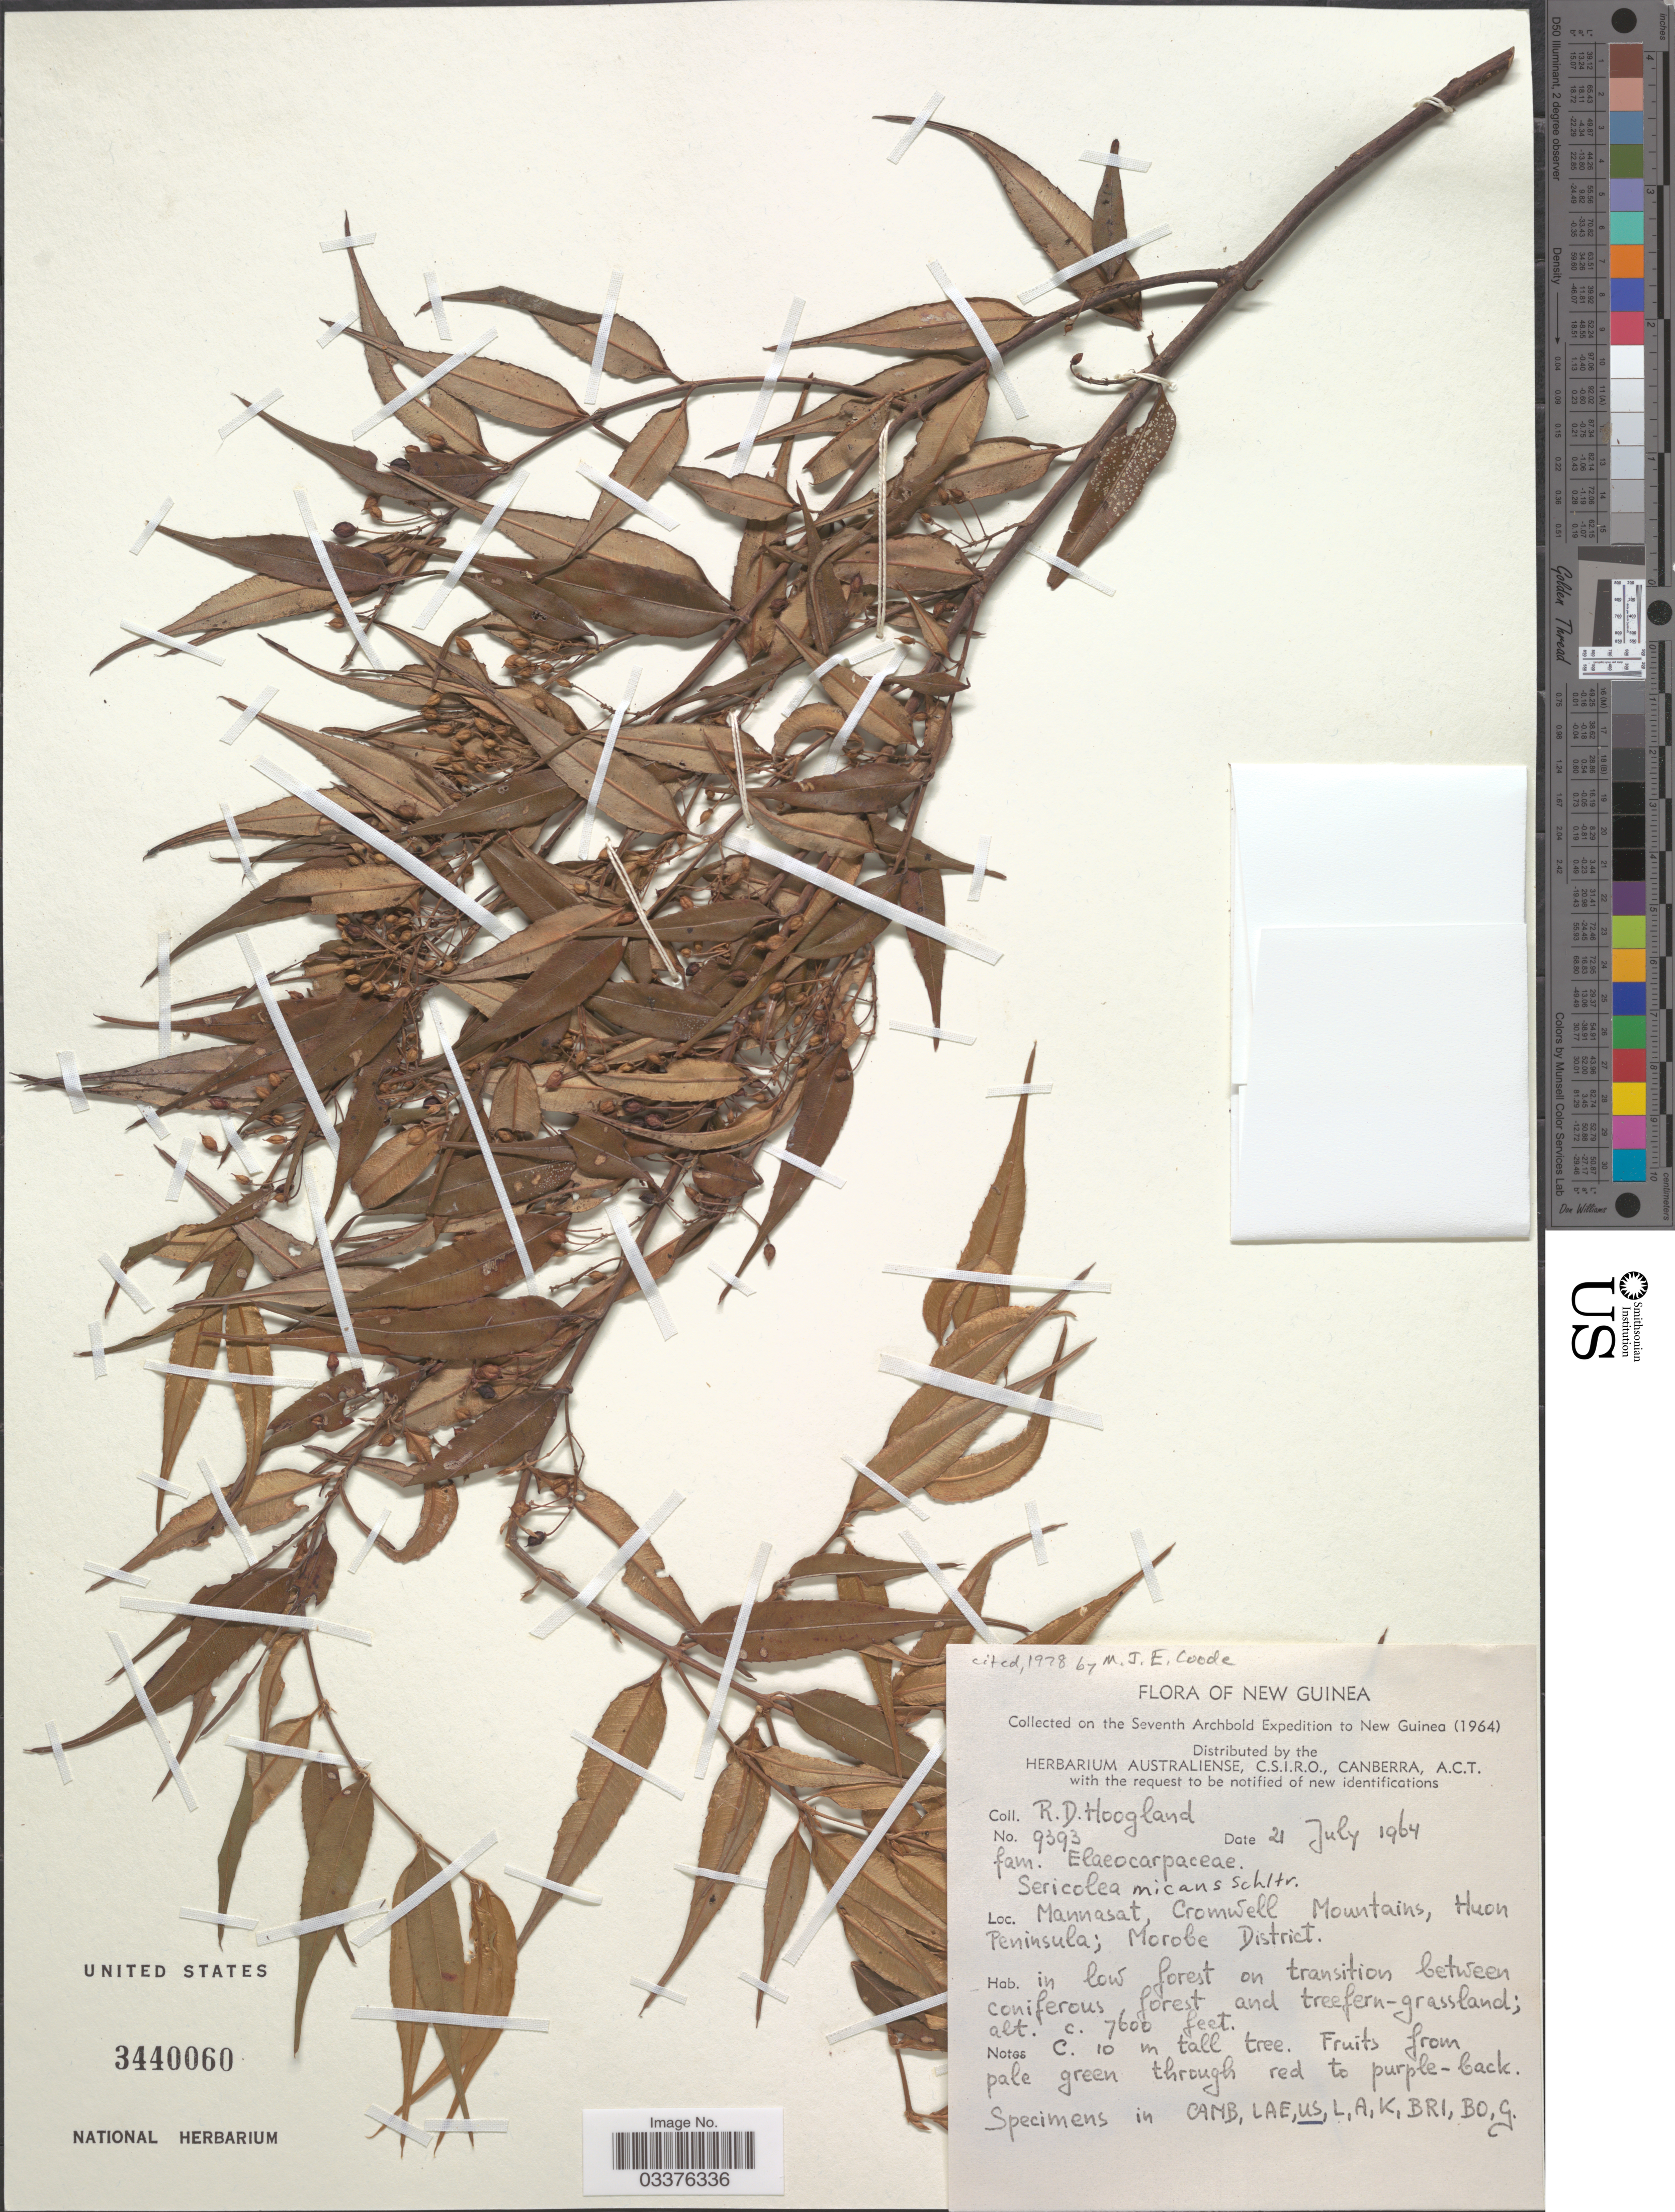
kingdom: Plantae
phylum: Tracheophyta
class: Magnoliopsida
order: Oxalidales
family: Elaeocarpaceae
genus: Sericolea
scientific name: Sericolea micans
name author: Schltr.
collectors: R. D. Hoogland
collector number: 9393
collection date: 1964-07-21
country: Papua New Guinea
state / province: Morobe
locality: New Guinea. Mannasat, Cromwell Mountains, Huon Peninsula; Morobe District.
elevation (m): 2316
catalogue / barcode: US 3440060